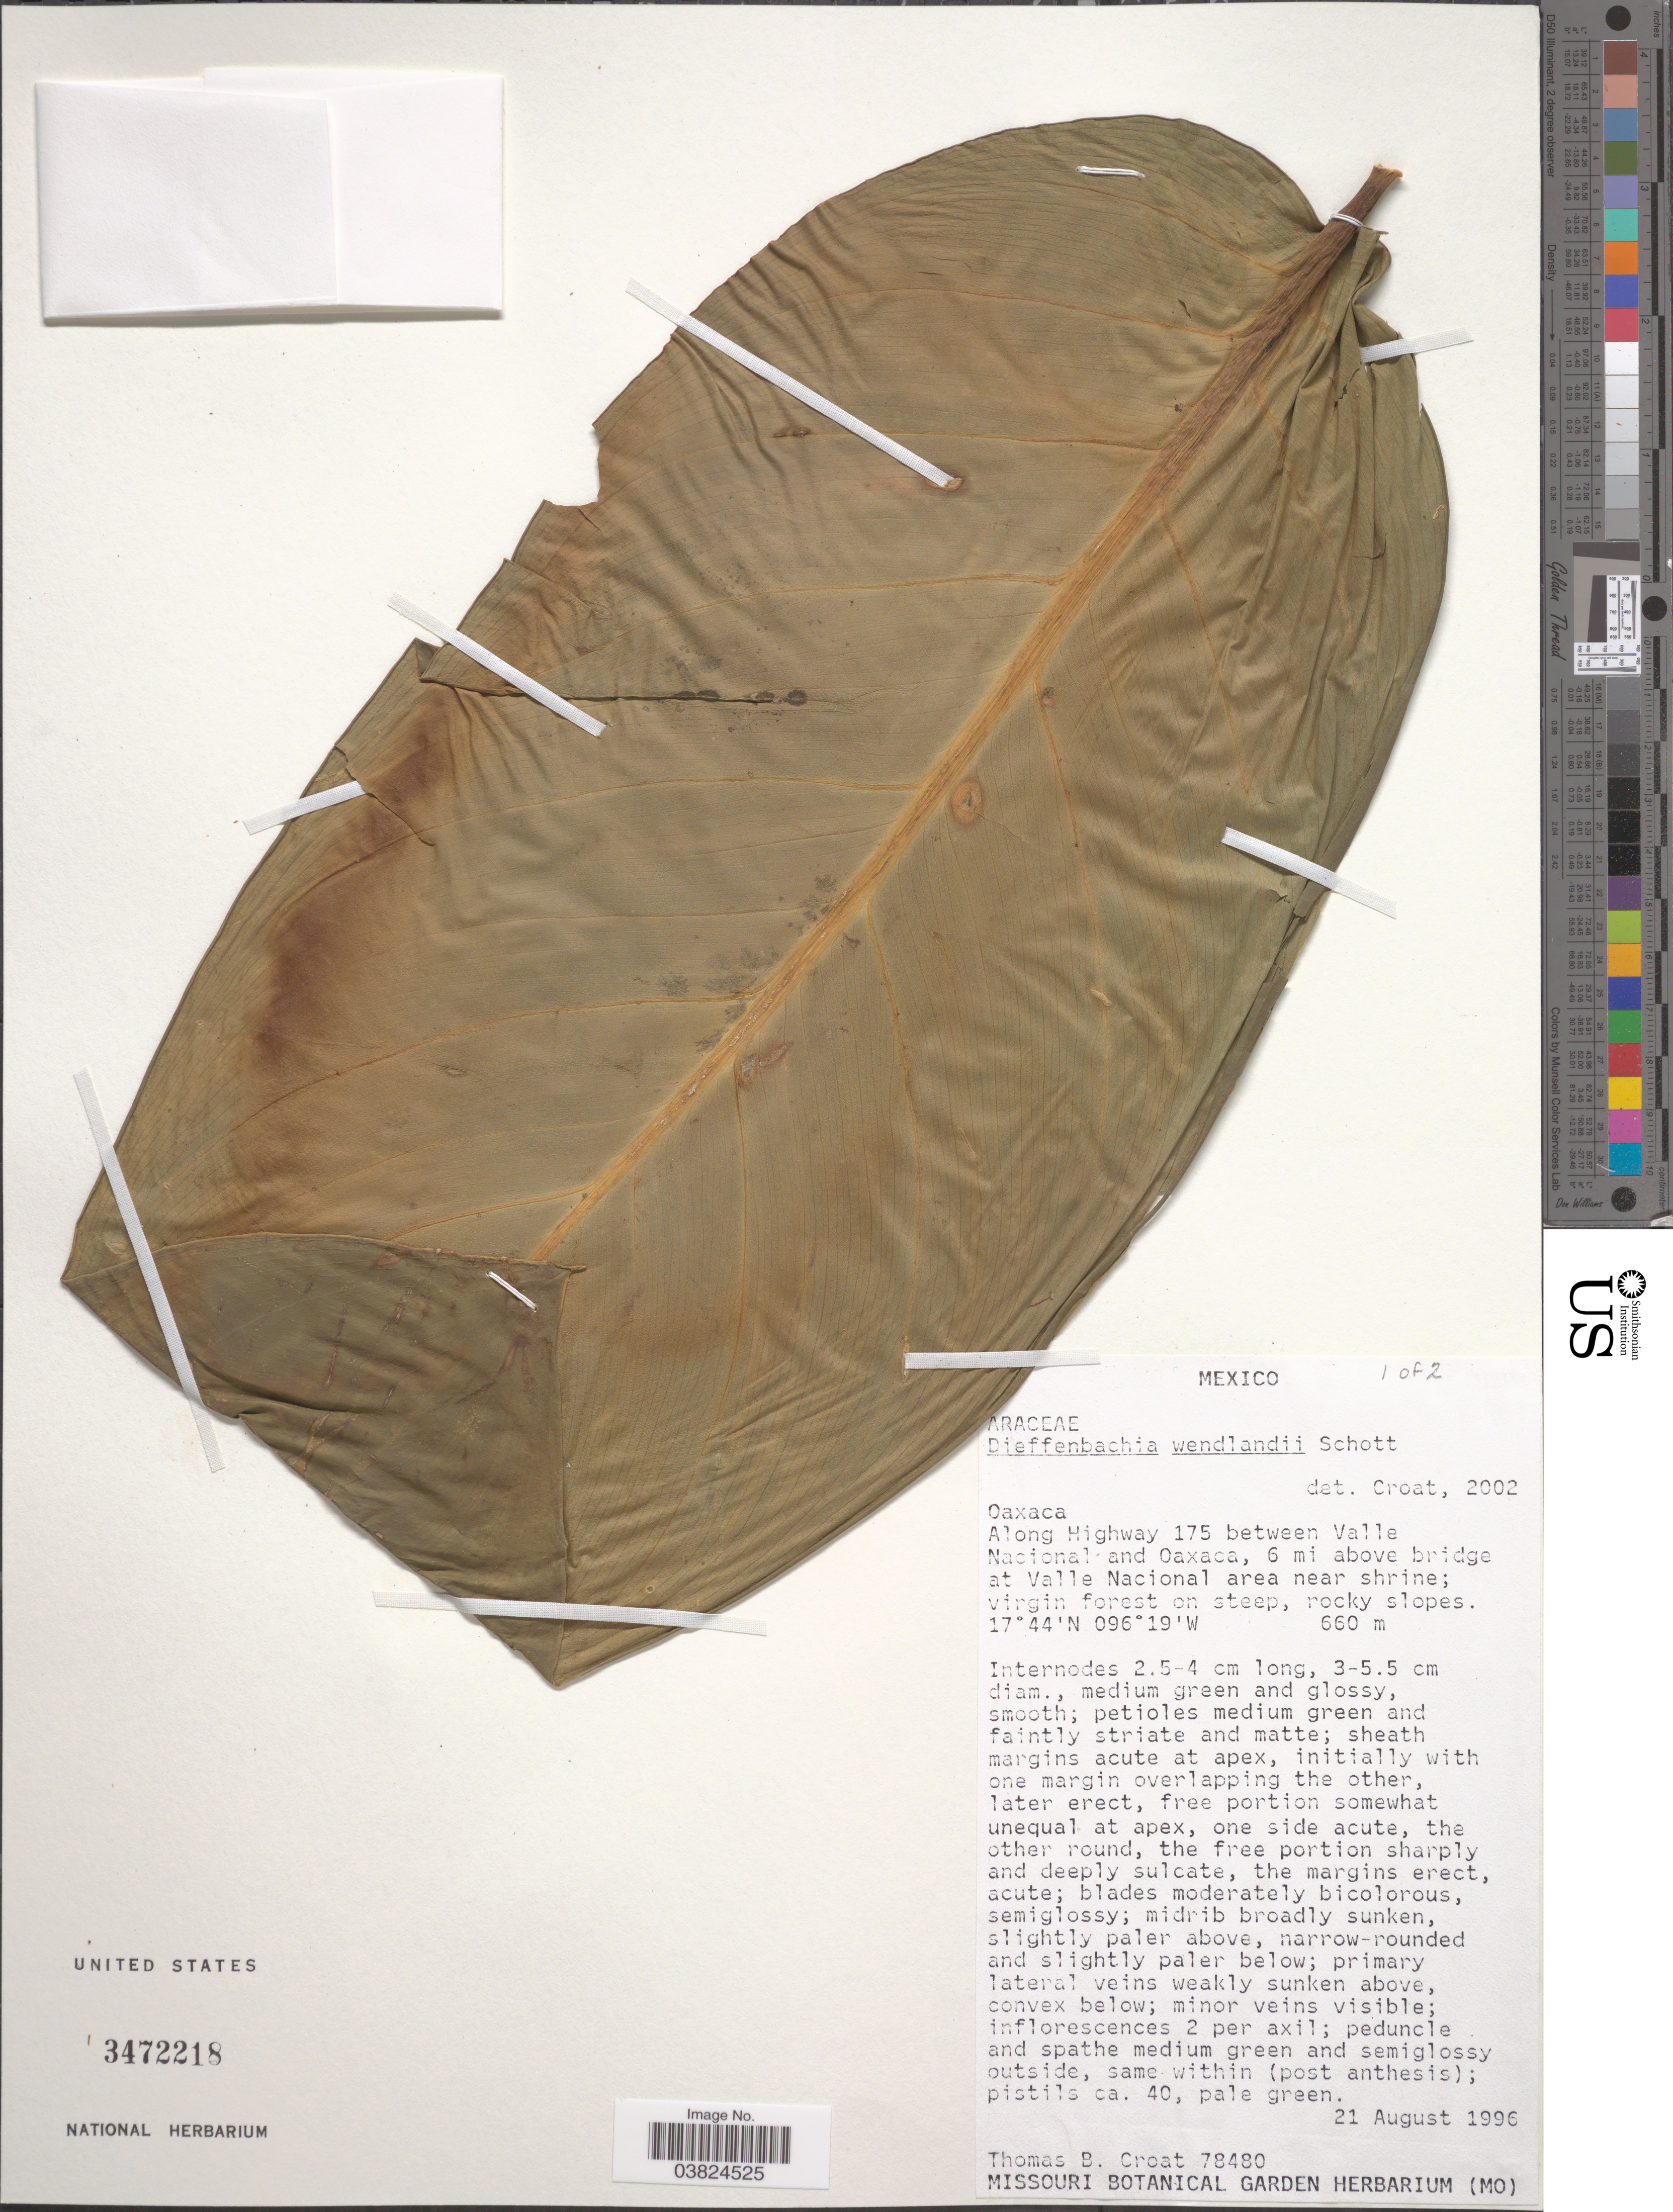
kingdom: Plantae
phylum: Tracheophyta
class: Liliopsida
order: Alismatales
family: Araceae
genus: Dieffenbachia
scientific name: Dieffenbachia wendlandii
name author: Schott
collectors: T. B. Croat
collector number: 78480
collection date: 1996-08-21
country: Mexico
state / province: Oaxaca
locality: Along Highway 175 between Valle Nacional and Oaxaca, 6 mi above ridge at Valle Nacional area near shrine.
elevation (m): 660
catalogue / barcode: US 3472218